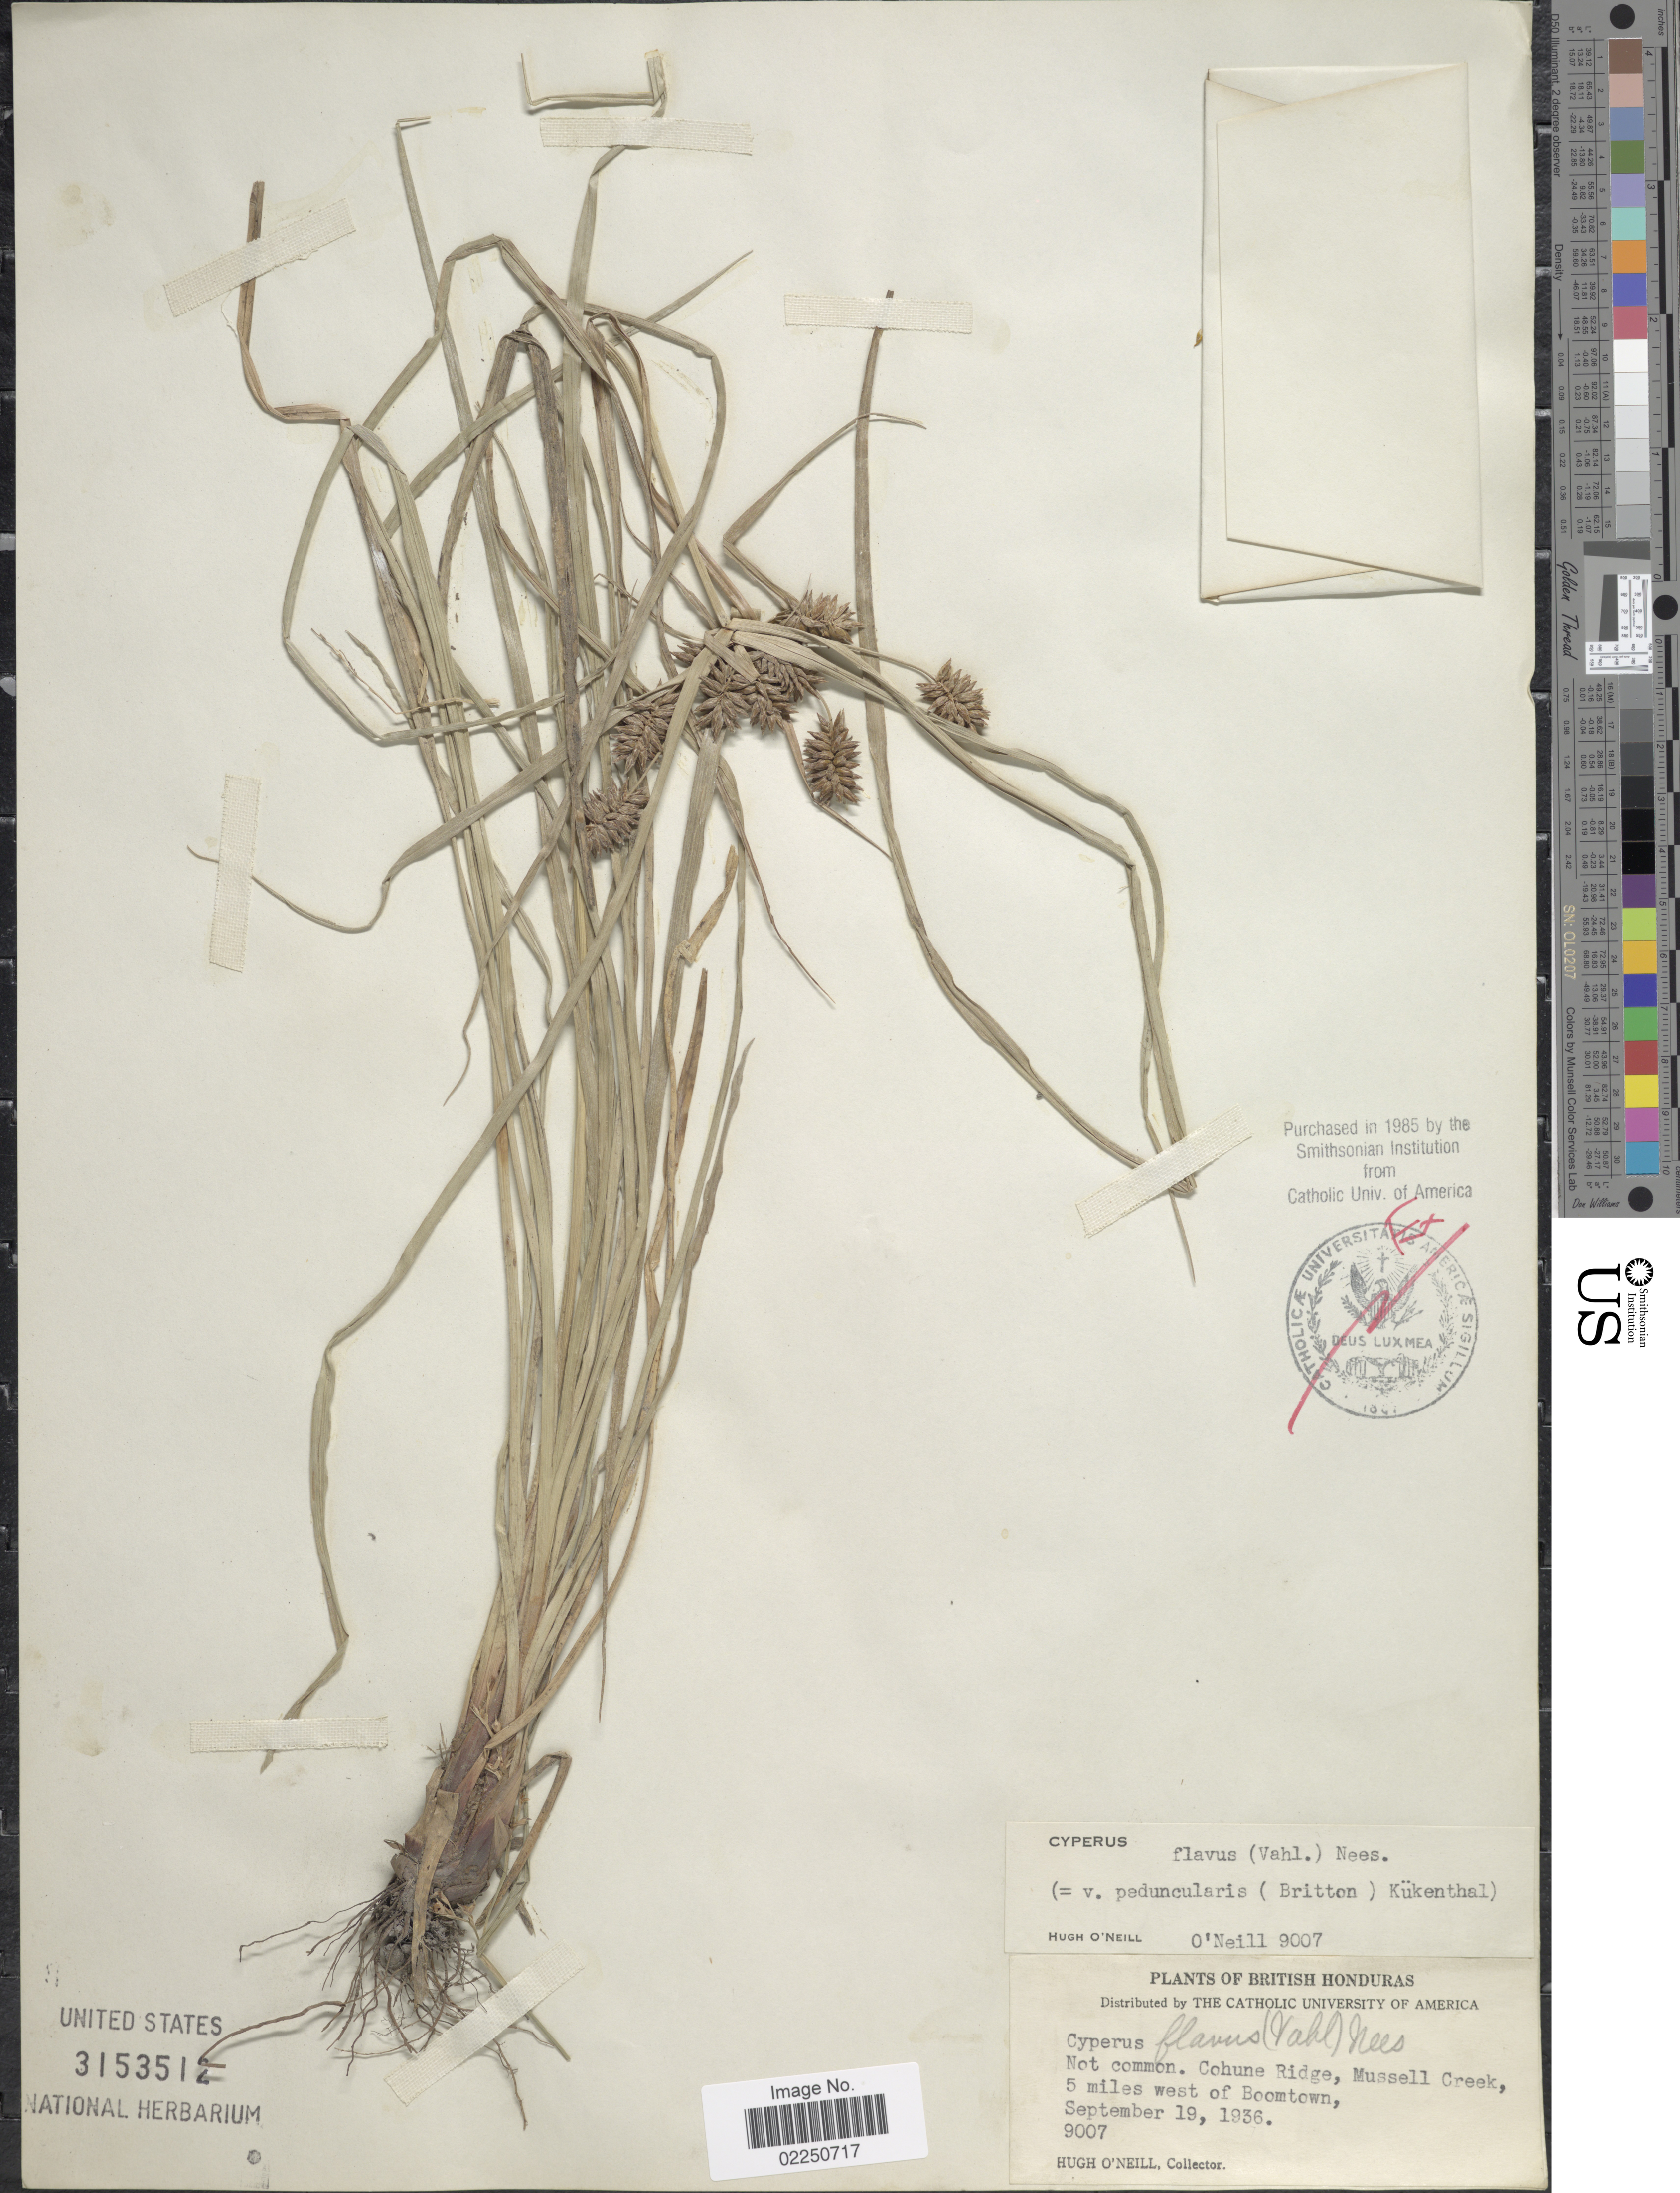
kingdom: Plantae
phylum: Tracheophyta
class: Liliopsida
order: Poales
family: Cyperaceae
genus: Cyperus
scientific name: Cyperus aggregatus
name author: (Willd.) Endl.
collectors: H. O'Neill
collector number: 9007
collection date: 1936-09-19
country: Belize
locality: British Honduras. Cohune Ridge, Mussell Creek, 5 miles west of Boomtown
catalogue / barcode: US 3153512